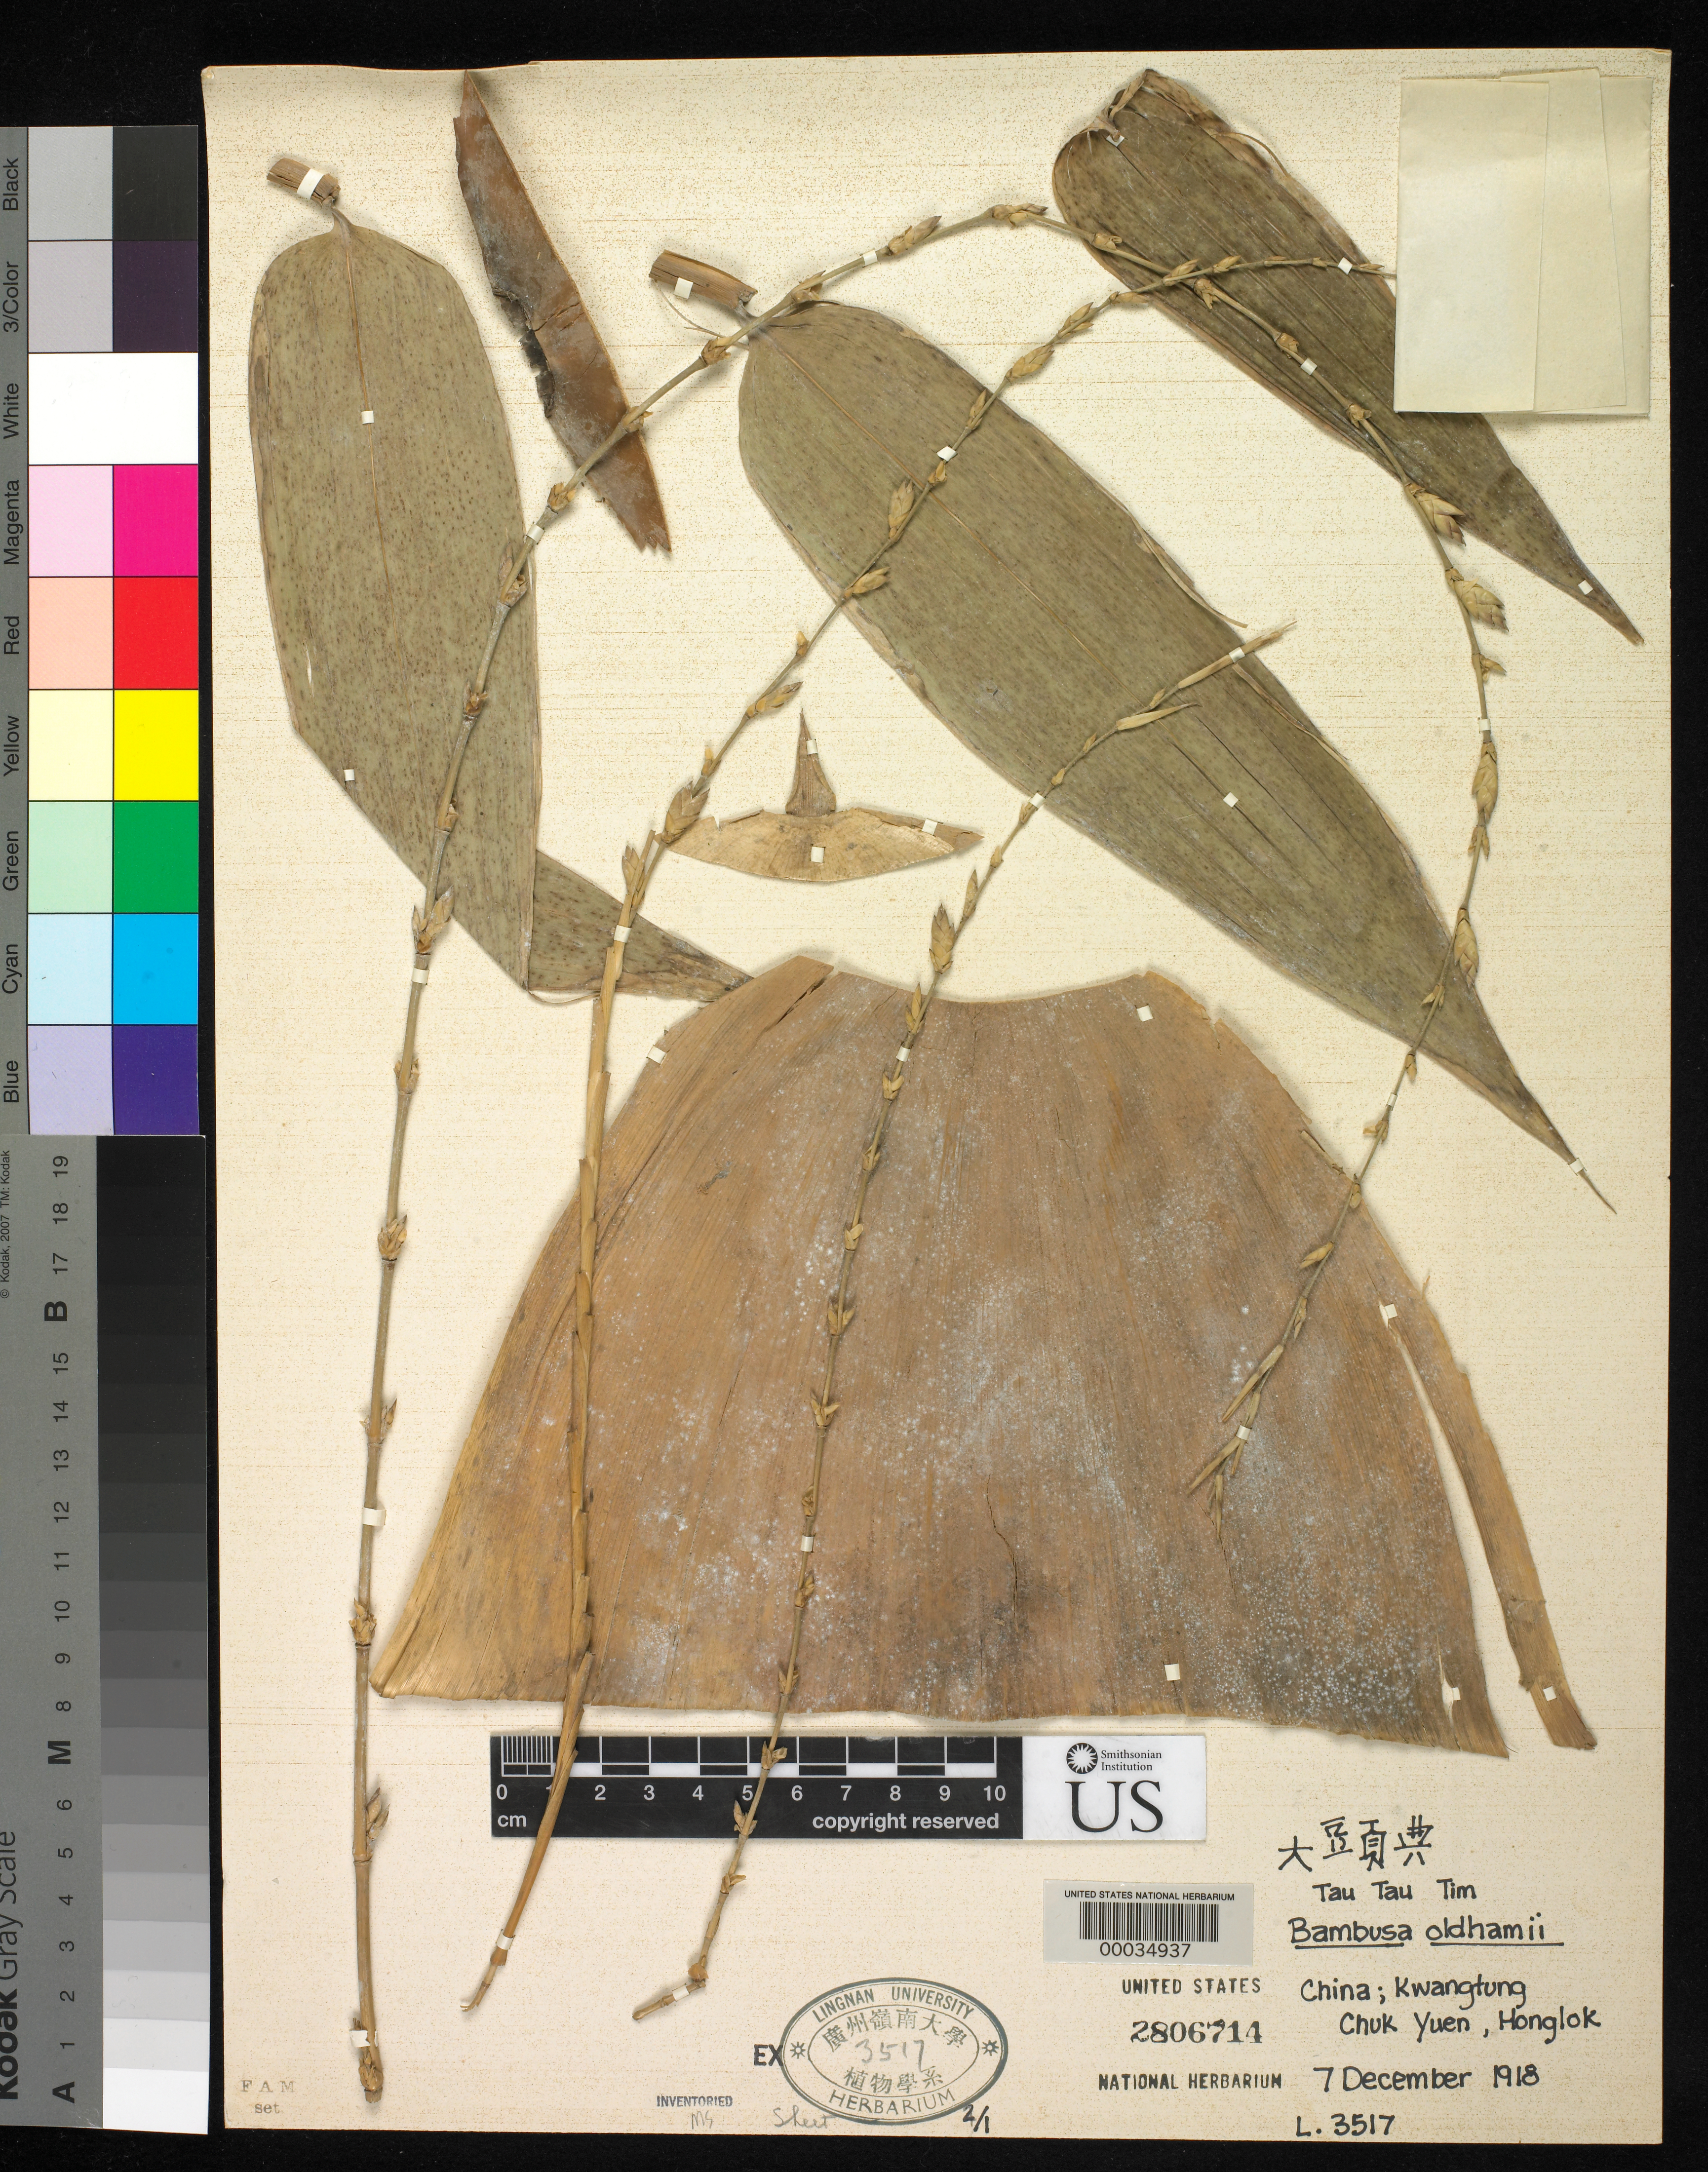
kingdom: Plantae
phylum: Tracheophyta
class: Liliopsida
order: Poales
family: Poaceae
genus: Bambusa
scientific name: Bambusa oldhamii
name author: Munro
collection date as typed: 07 Dec 1918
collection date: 1918-12-07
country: China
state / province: Guangdong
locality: Chuk yuen, honlok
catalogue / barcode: US 2806714